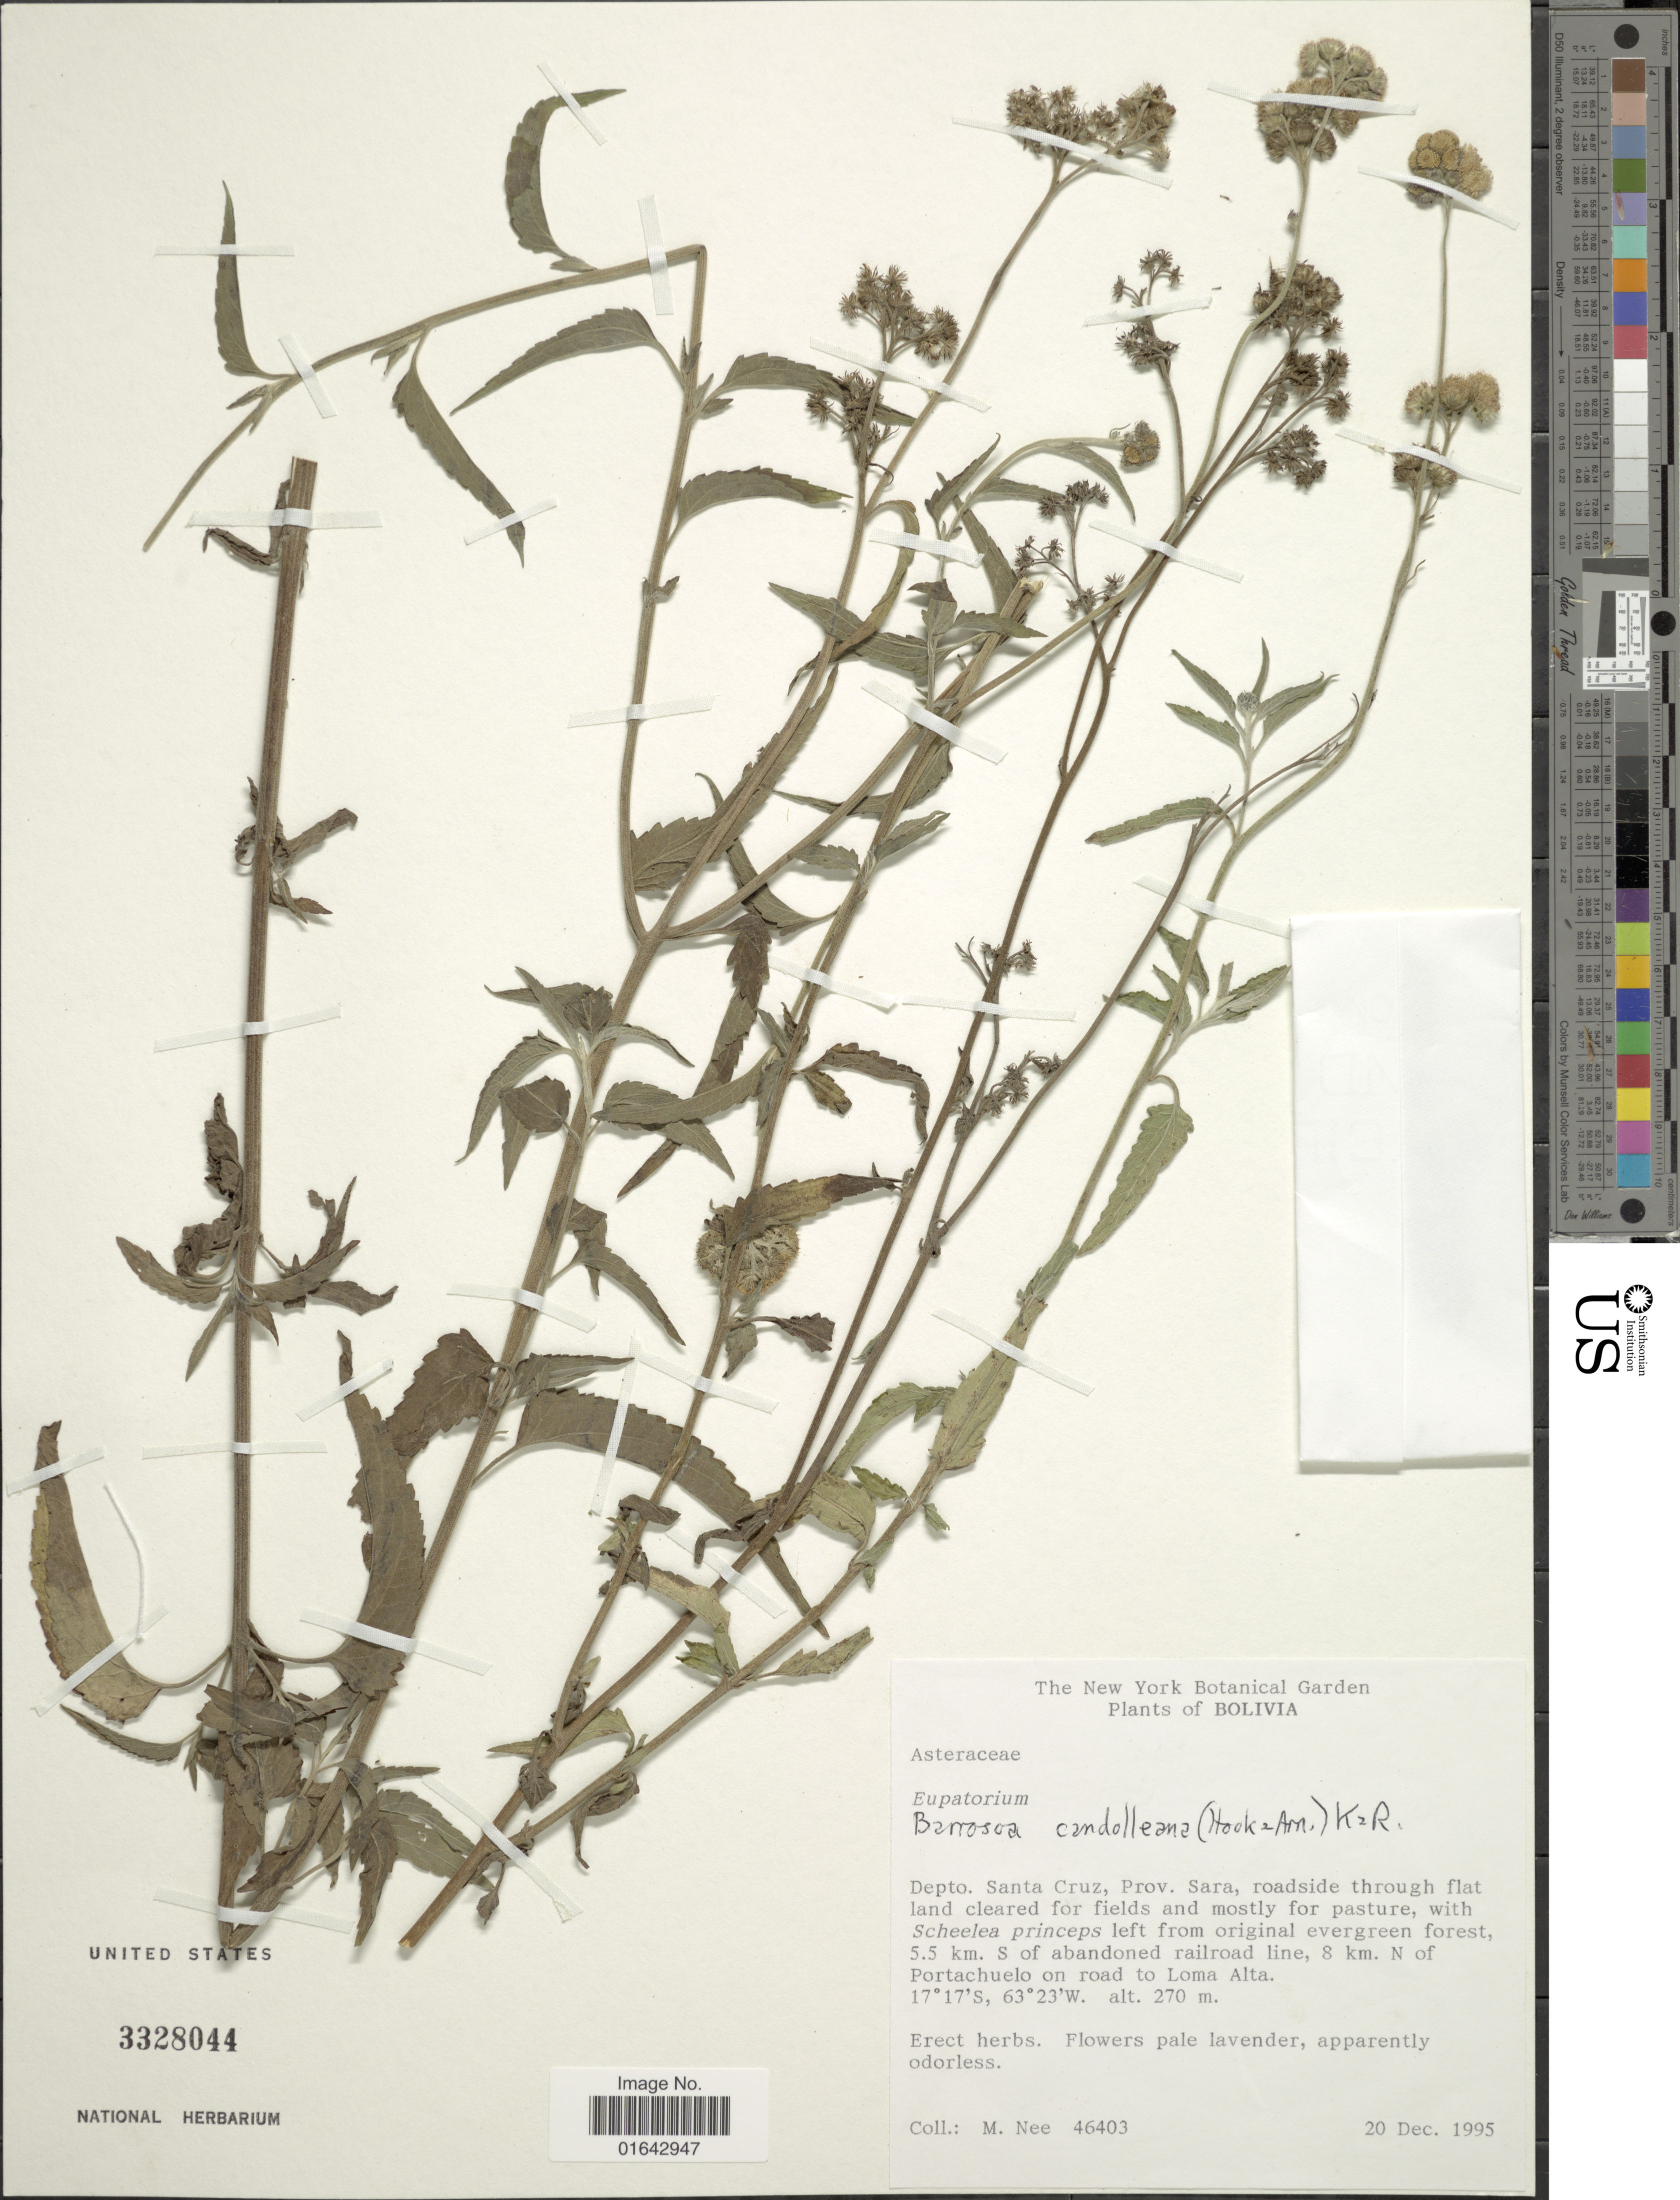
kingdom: Plantae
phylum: Tracheophyta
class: Magnoliopsida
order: Asterales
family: Asteraceae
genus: Barrosoa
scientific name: Barrosoa candolleana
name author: (Hook. & Arn.) R.M. King & H. Rob.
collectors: M. Nee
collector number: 46403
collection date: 1995-12-20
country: Bolivia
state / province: Santa Cruz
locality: Depto. Santa Cruz, Prov. Sara, roadside through flat land cleared for fields and mostly for pasture. 5.5 km. S of abandoned railroad line, 8 km. N of Portachuelo on road to Loma Alta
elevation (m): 270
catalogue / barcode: US 3328044